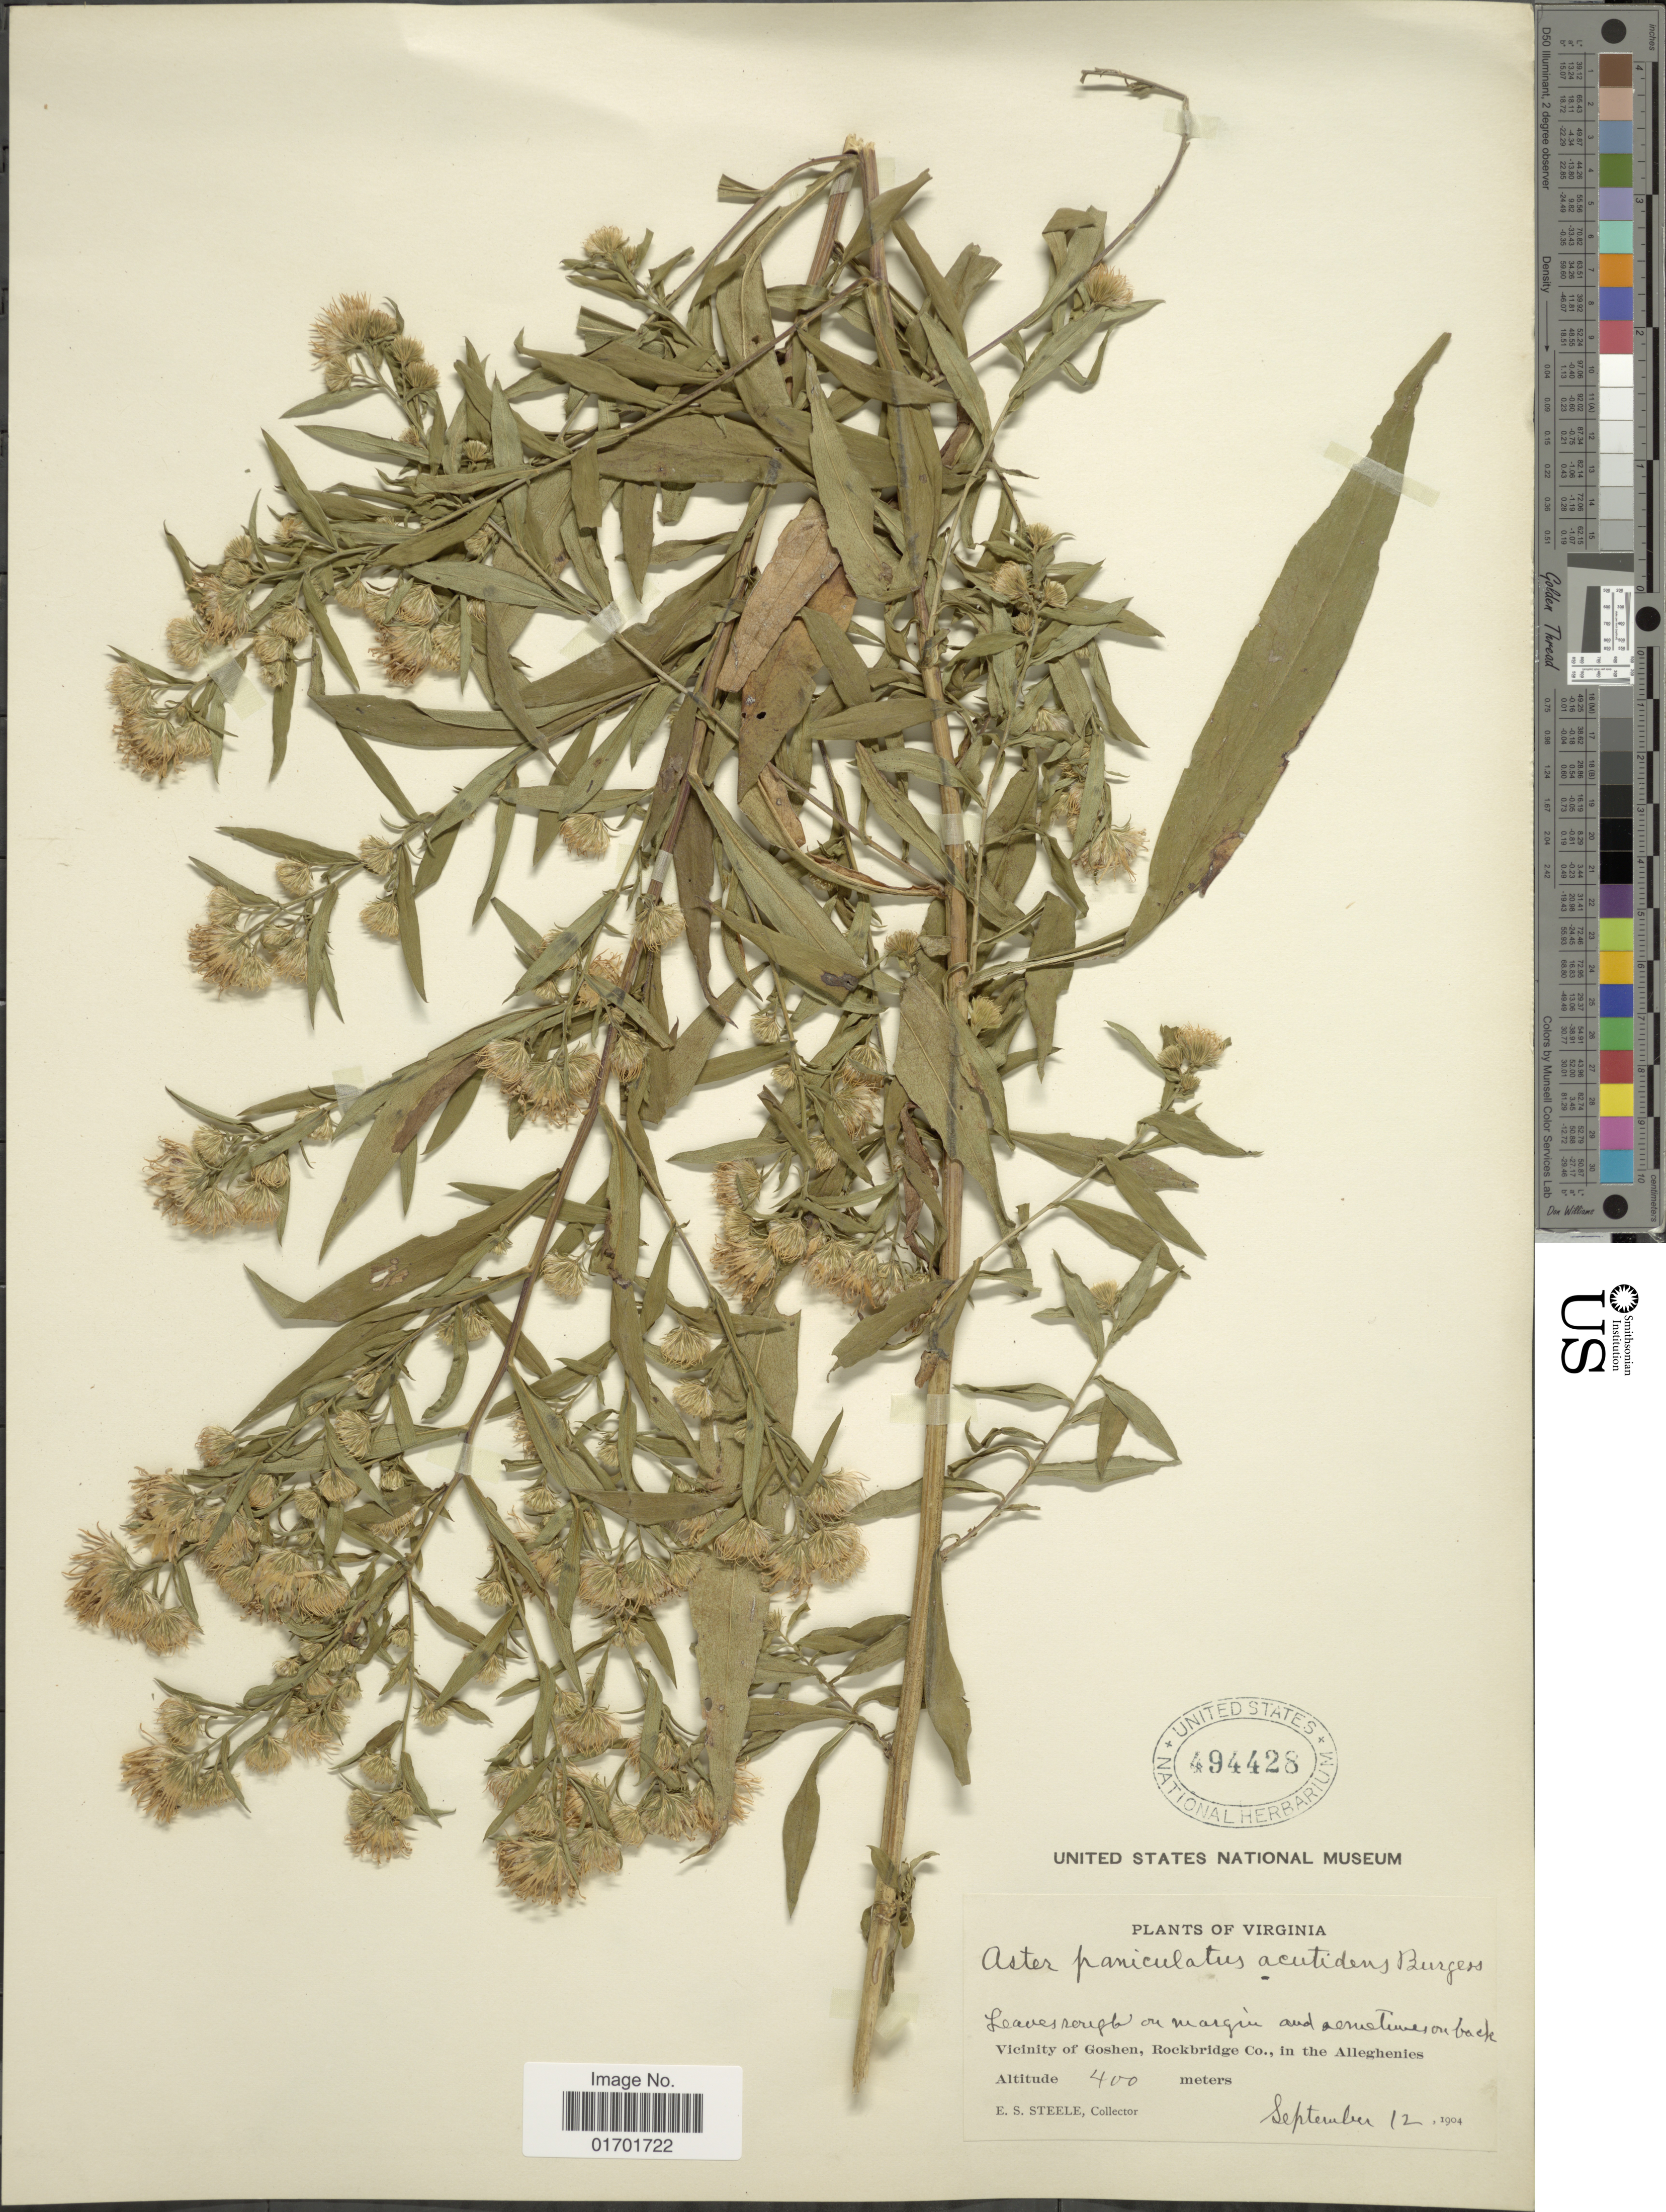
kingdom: Plantae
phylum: Tracheophyta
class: Magnoliopsida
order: Asterales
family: Asteraceae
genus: Symphyotrichum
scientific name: Symphyotrichum lanceolatum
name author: (Willd.) G.L. Nesom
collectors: E. Steele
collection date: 1904-09-12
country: United States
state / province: Virginia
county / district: Rockbridge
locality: Vicinity of Goshen, Rockbridge Co., in the Alleghenies.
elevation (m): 400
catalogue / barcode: US 494428